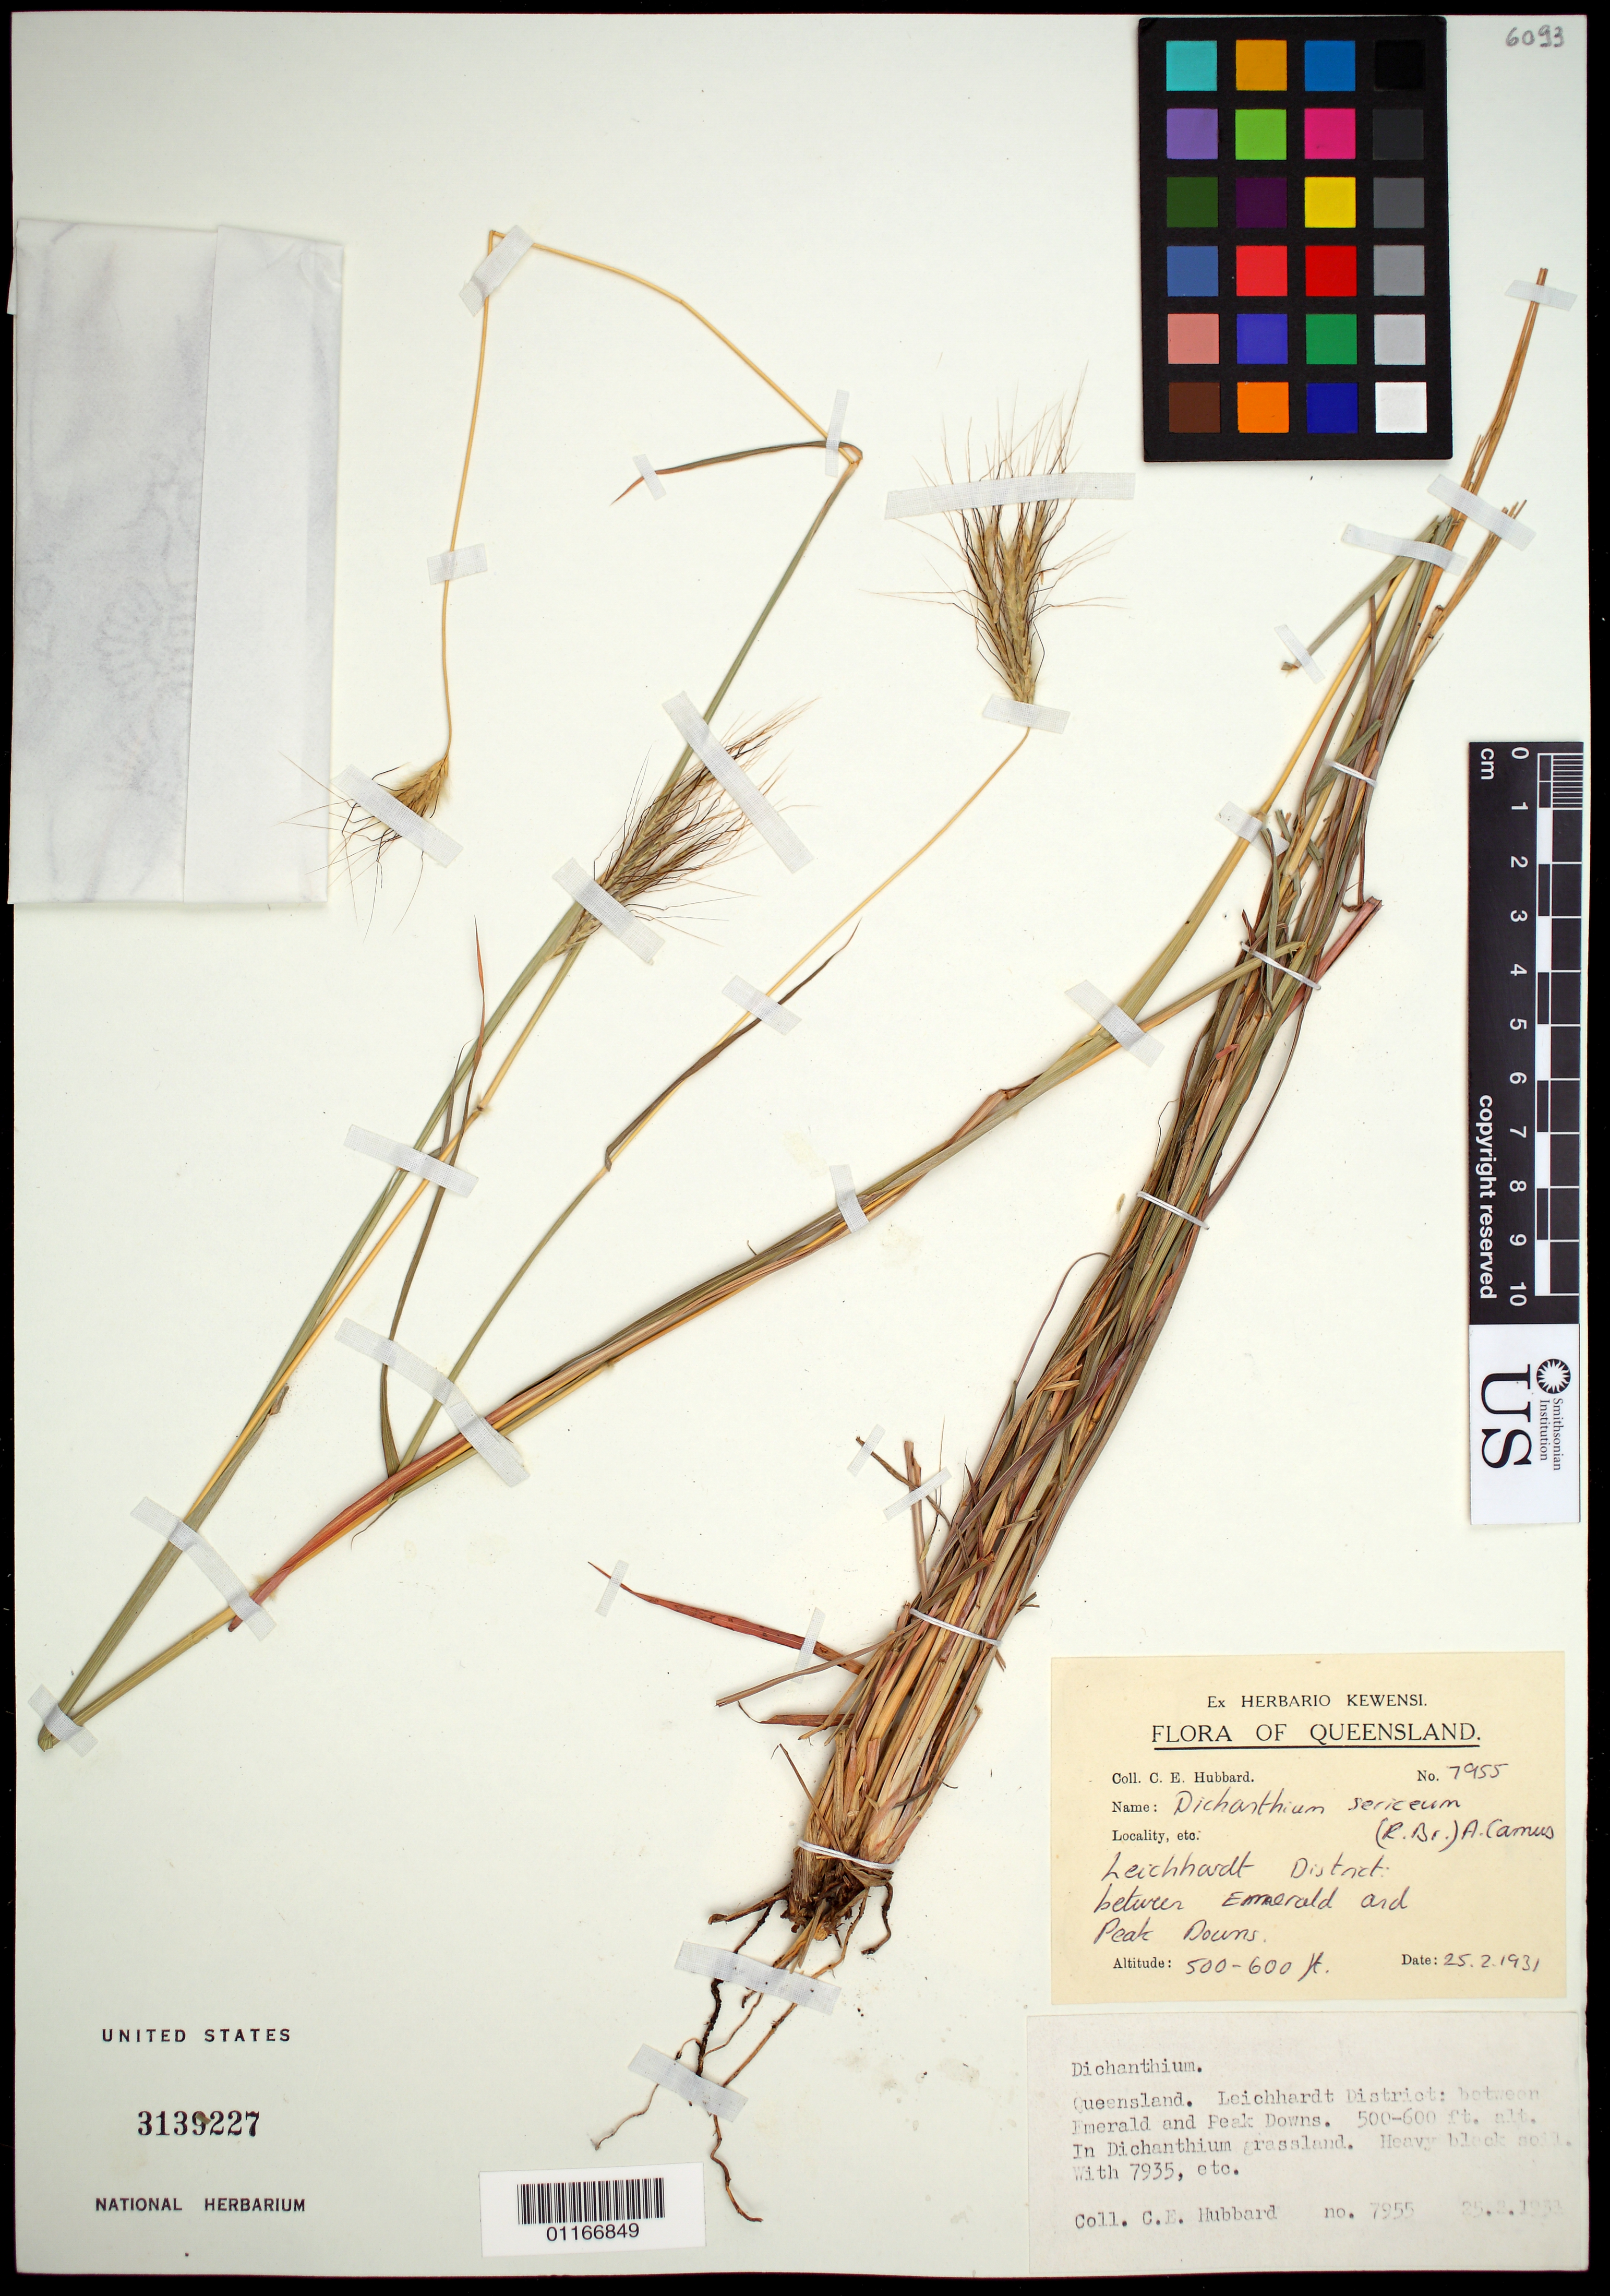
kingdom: Plantae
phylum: Tracheophyta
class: Liliopsida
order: Poales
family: Poaceae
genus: Dichanthium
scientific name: Dichanthium sericeum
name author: (R. Br.) A. Camus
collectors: C. E. Hubbard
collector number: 7955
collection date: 1931-02-25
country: Australia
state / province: Queensland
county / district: Leichhourdt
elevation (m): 500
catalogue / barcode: US 3139227